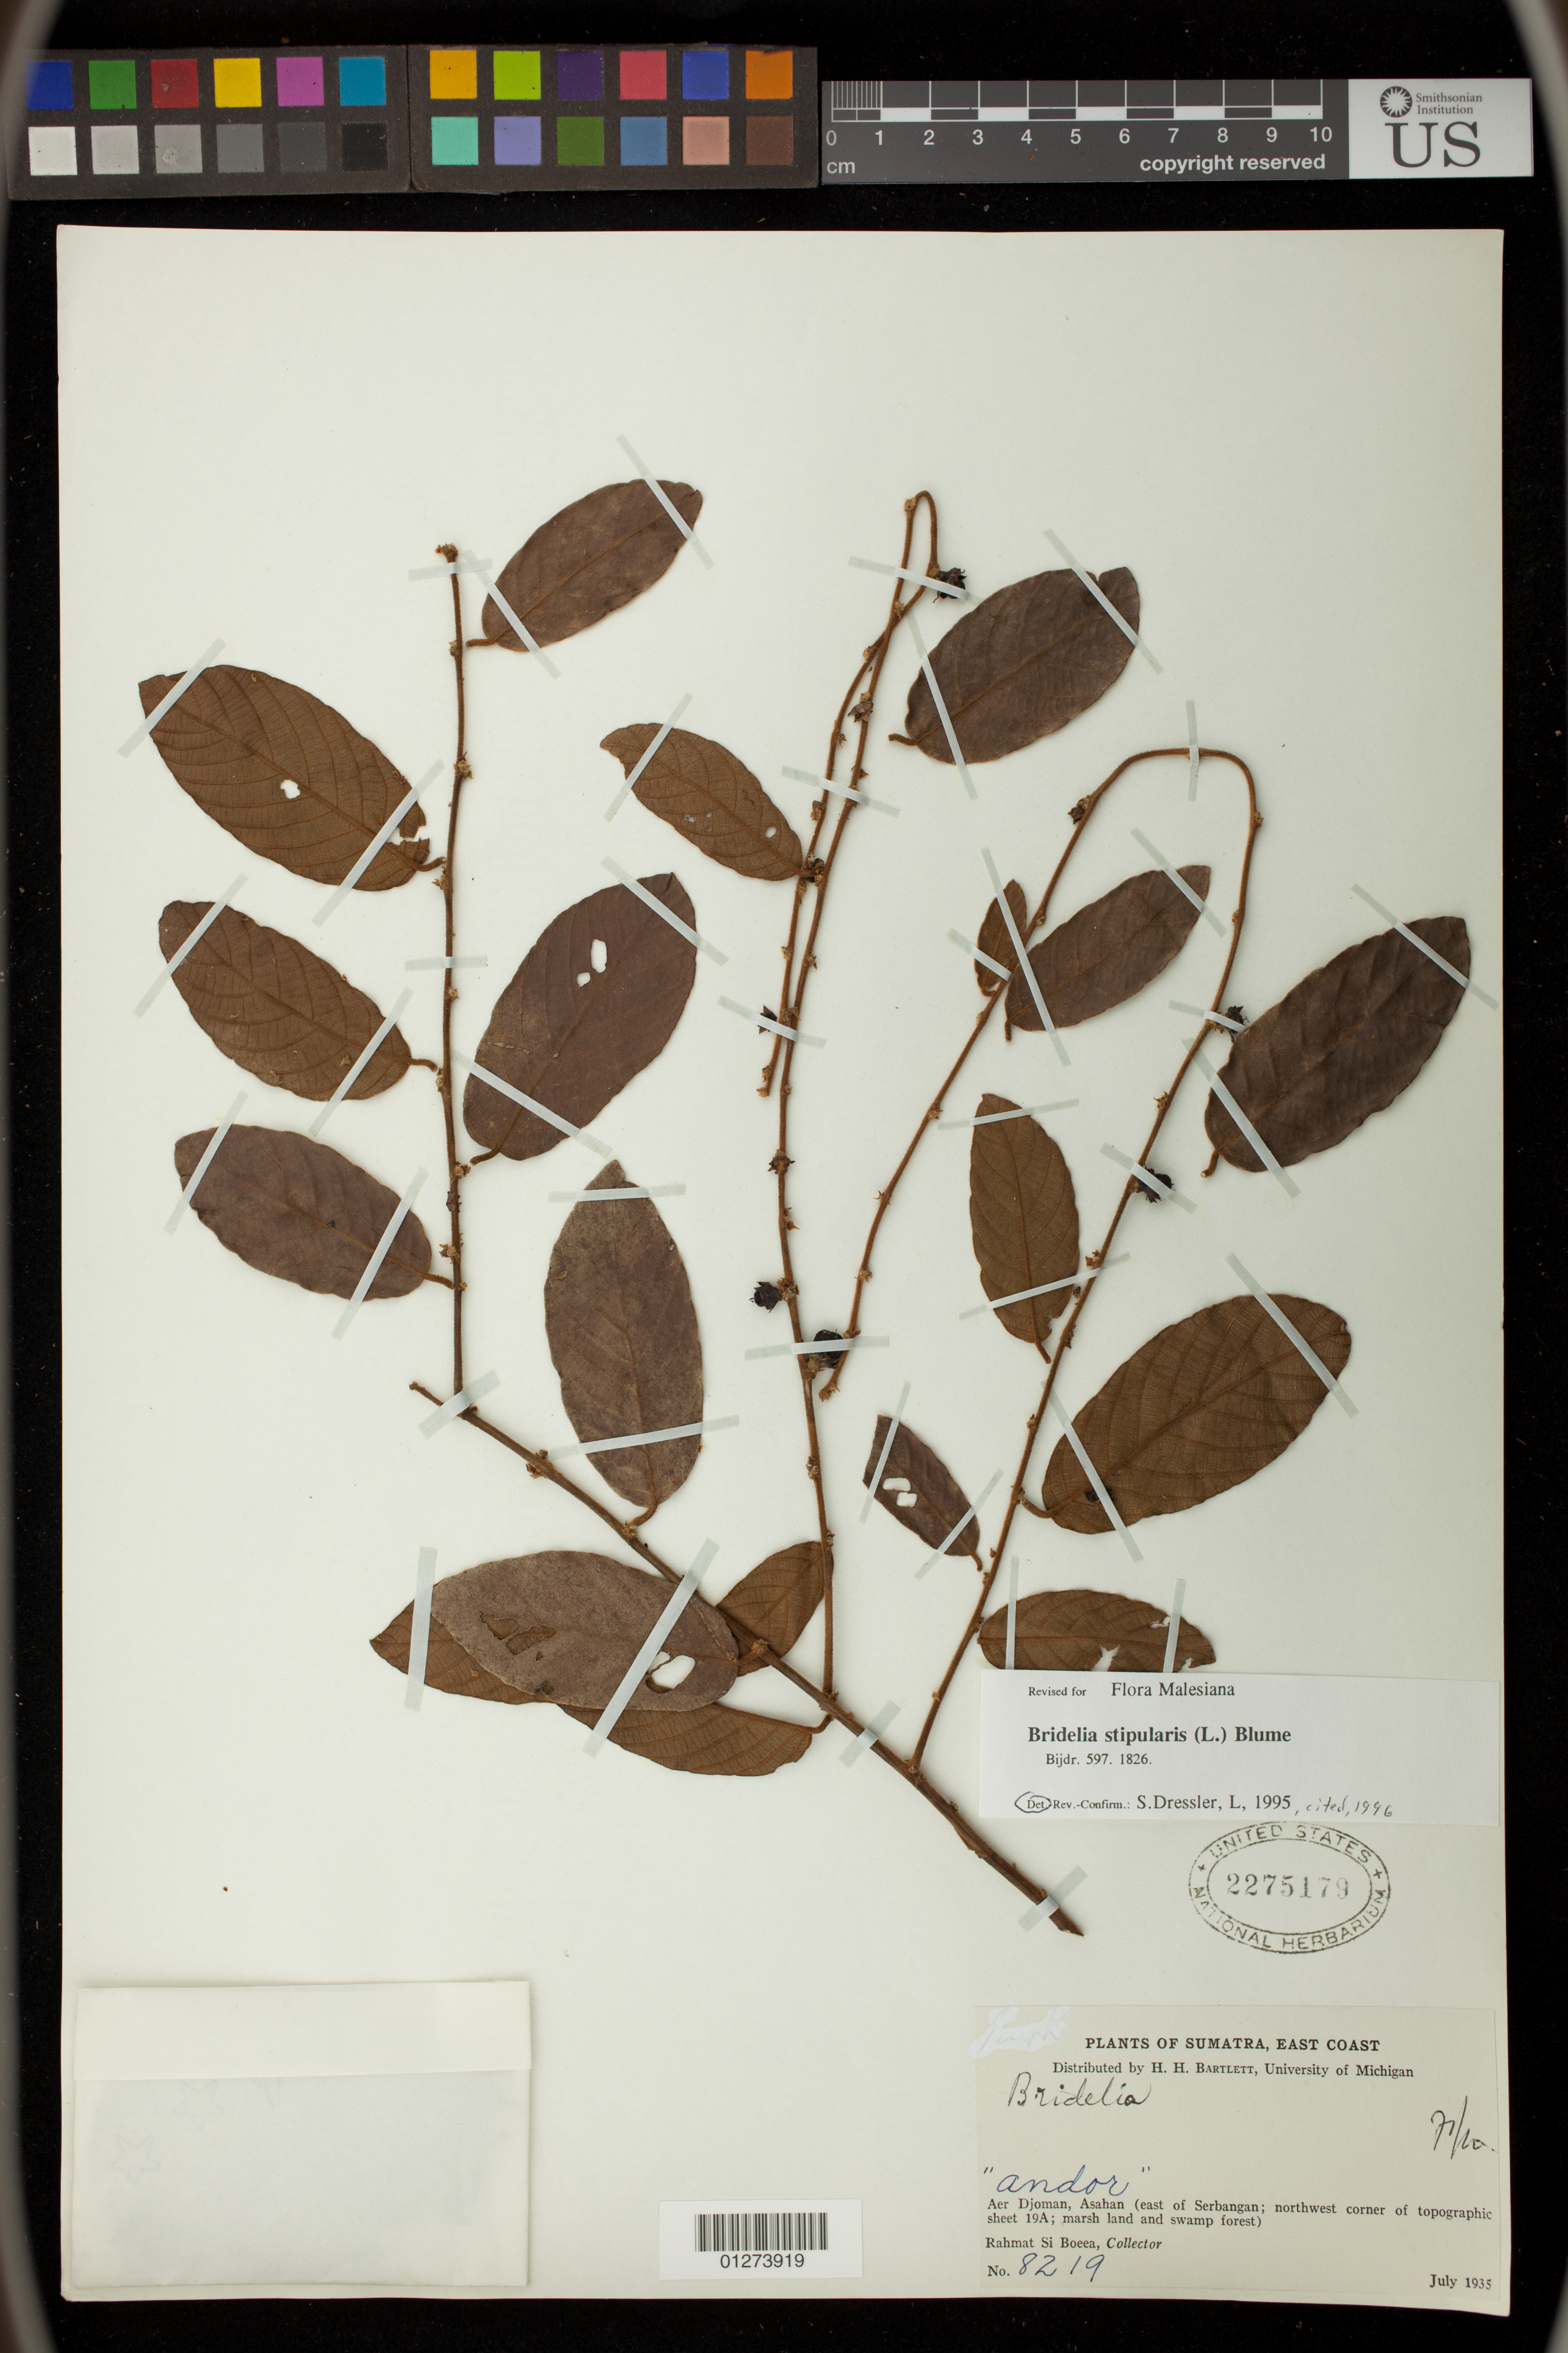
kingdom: Plantae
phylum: Tracheophyta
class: Magnoliopsida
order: Malpighiales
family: Phyllanthaceae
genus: Bridelia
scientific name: Bridelia stipularis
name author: (L.) Blume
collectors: Rahmat Si Boeea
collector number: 8219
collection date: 1935-07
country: Indonesia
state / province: Sumatra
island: Sumatra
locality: Aer Djoman, Asahan (east of Serbangan; northwest corner of topographic sheet 19A; marsh land and swamp forest), North Sumatra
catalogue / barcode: US 2275179